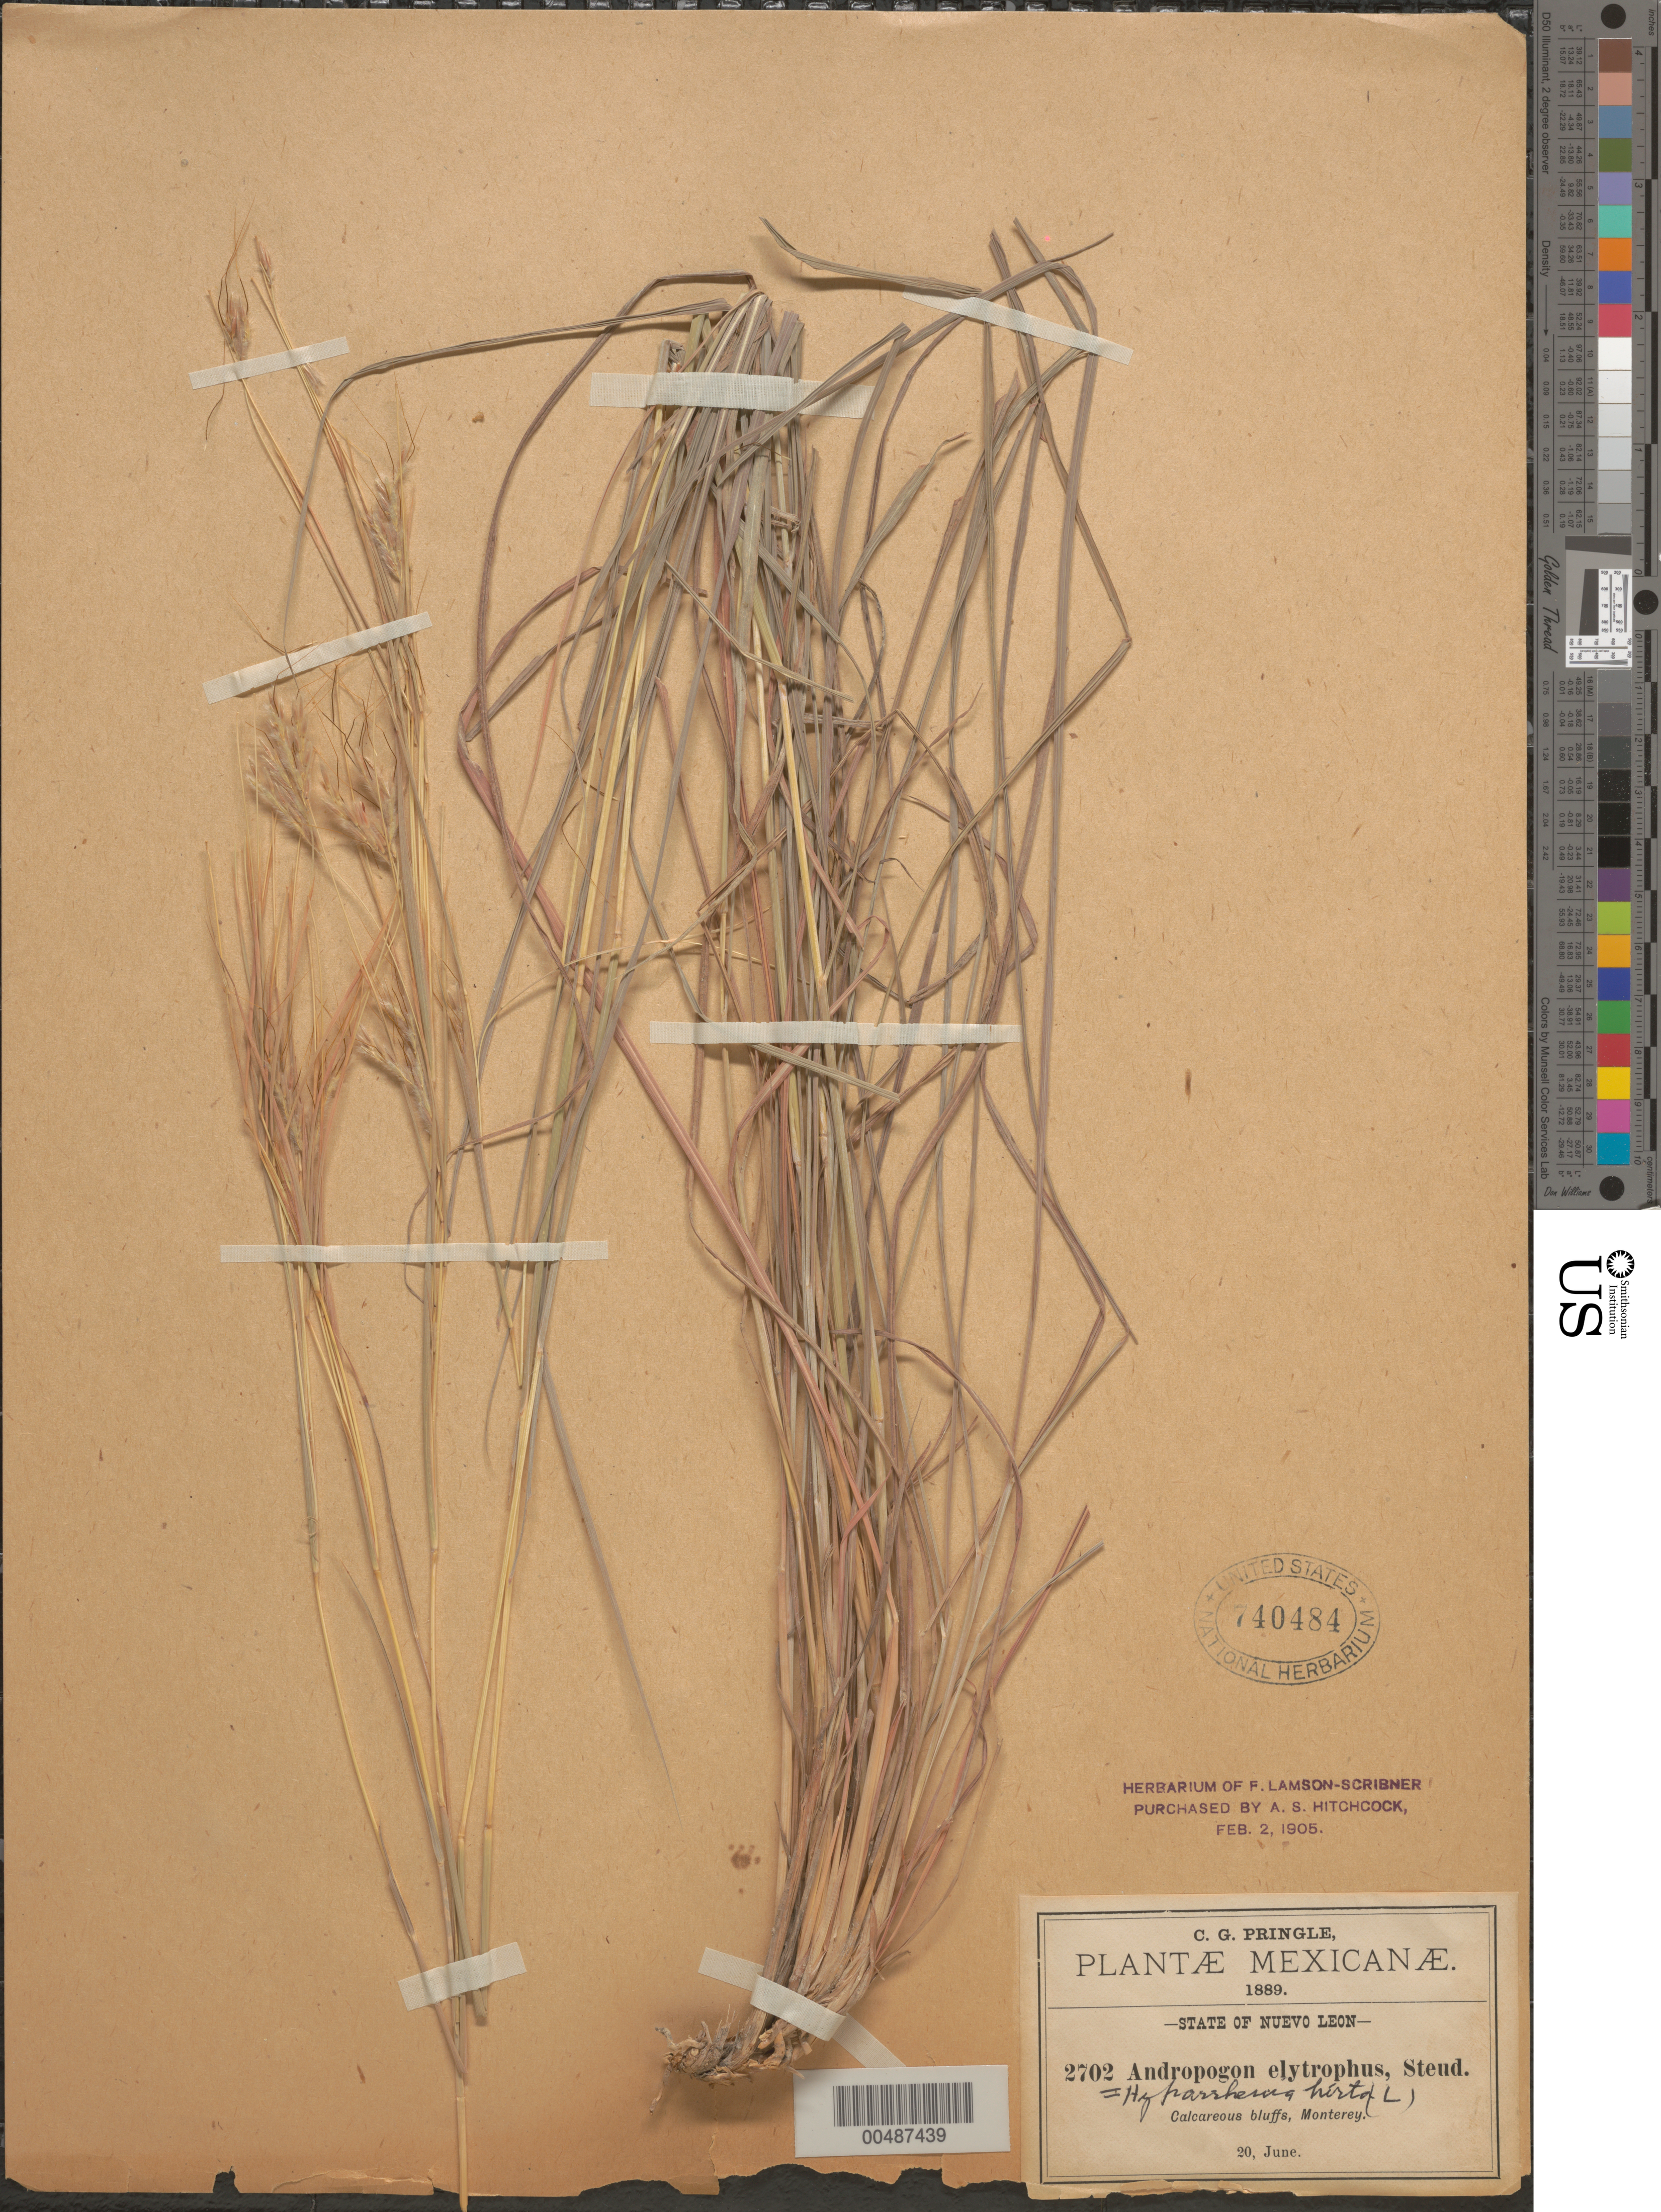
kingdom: Plantae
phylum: Tracheophyta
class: Liliopsida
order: Poales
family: Poaceae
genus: Hyparrhenia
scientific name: Hyparrhenia hirta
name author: (Nees) Stapf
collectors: C. G. Pringle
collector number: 2702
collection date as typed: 20 Jun 1889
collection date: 1889-06-20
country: Mexico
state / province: Nuevo León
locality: Monterey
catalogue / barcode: US 740484